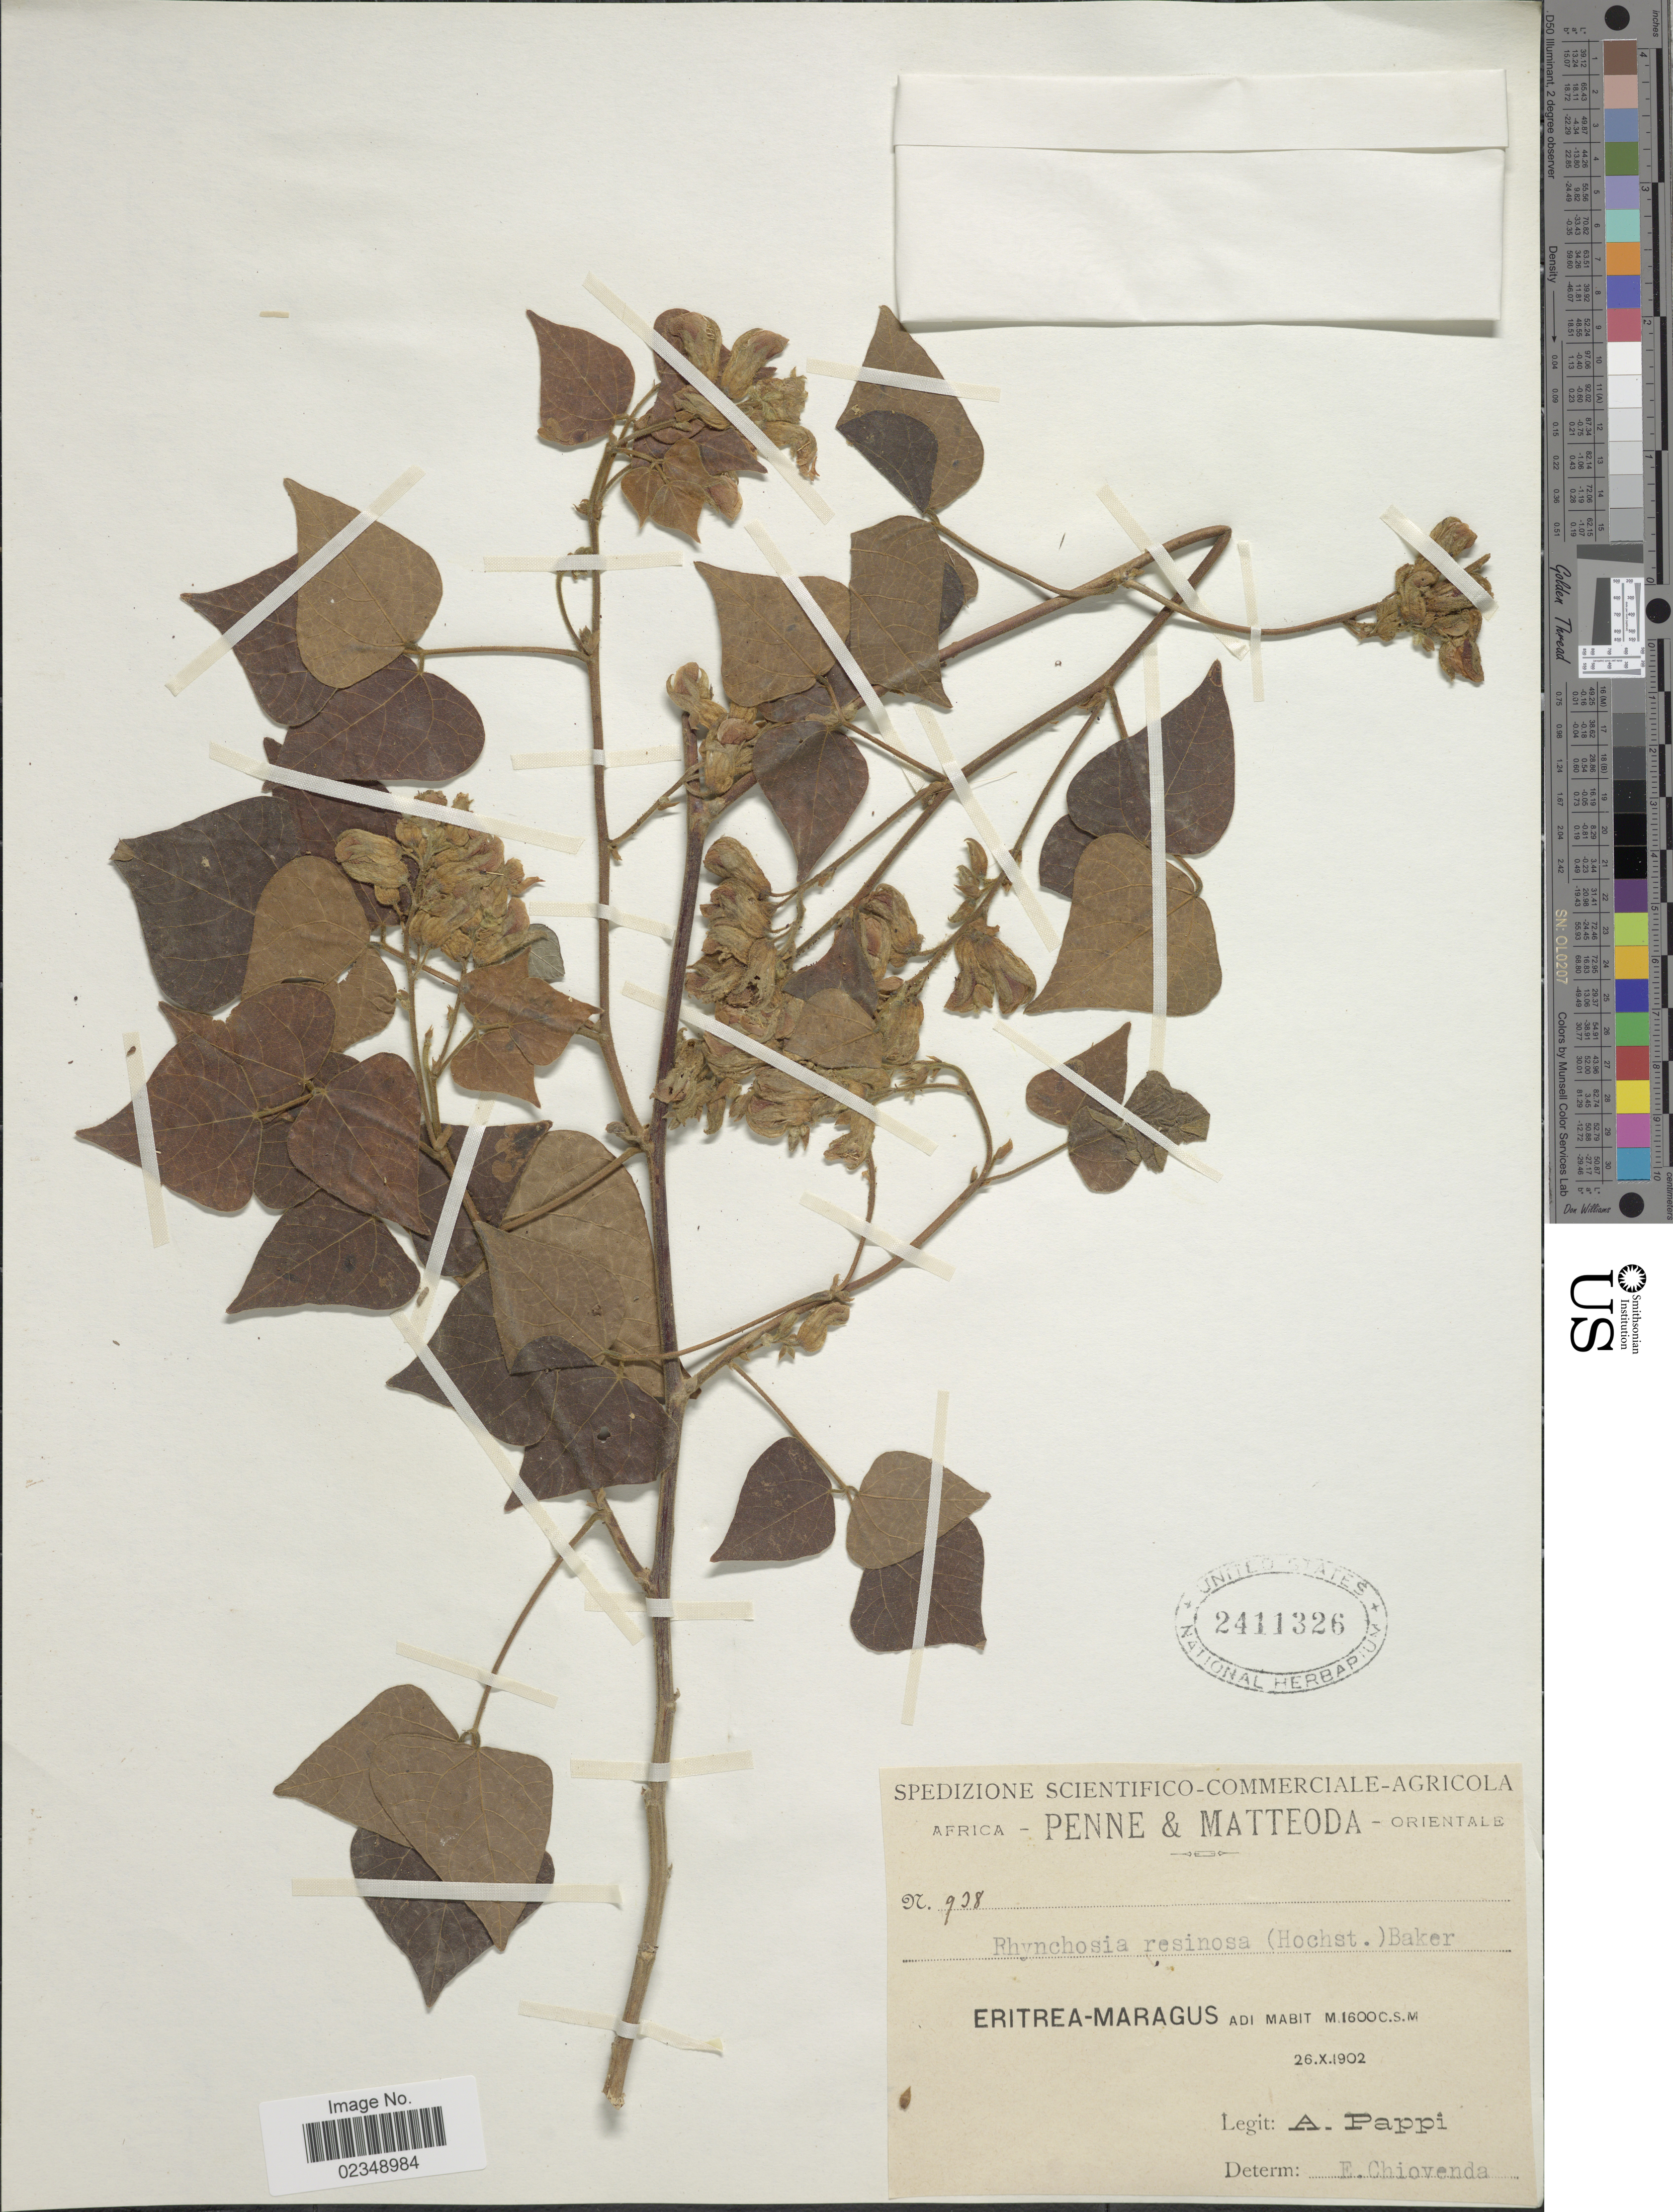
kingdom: Plantae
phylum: Tracheophyta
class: Magnoliopsida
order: Fabales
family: Fabaceae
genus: Rhynchosia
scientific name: Rhynchosia resinosa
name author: (Hochst. ex A. Rich.) Baker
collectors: A. Pappi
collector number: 938*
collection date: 1902-10-26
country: Eritrea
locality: Penne & Matteoda Orienale, Eritrea-Maragus, Adi Mabit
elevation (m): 1600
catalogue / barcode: US 2411326